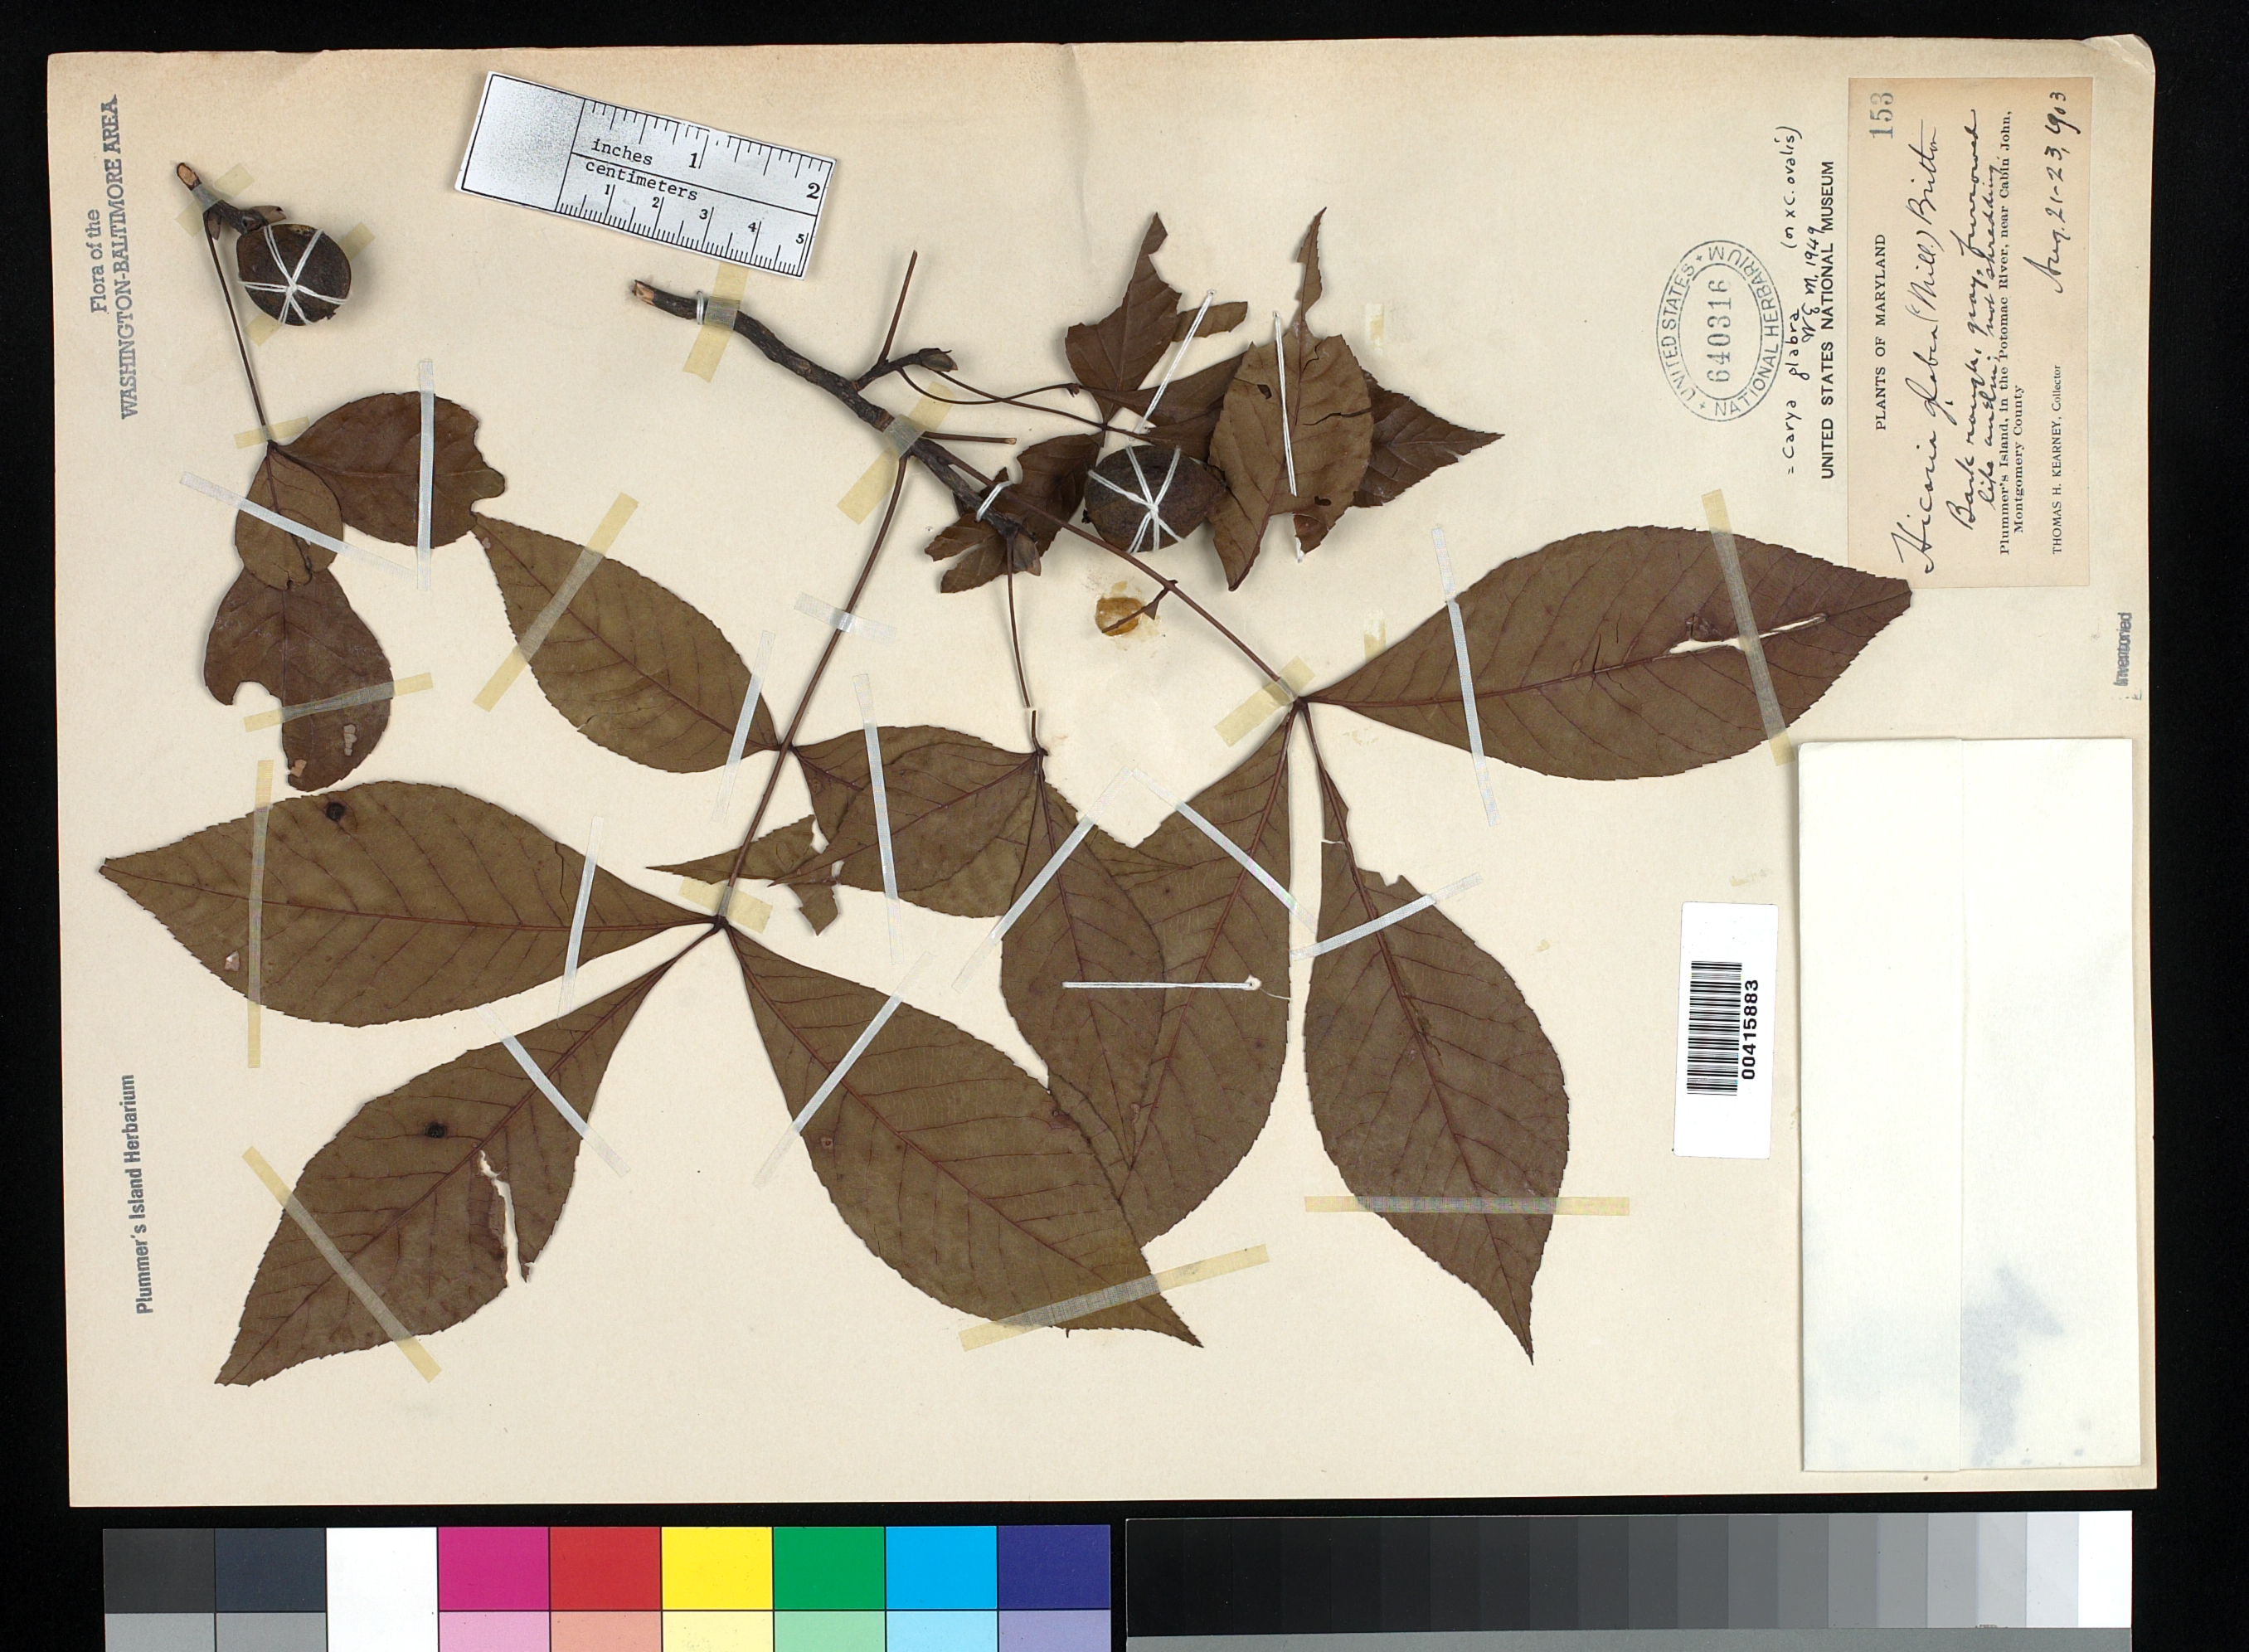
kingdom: Plantae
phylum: Tracheophyta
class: Magnoliopsida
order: Fagales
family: Juglandaceae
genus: Carya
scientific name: Carya glabra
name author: (Mill.) Sweet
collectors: T. H. Kearney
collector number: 153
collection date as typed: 21 Aug 1903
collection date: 1903-08-21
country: United States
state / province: Maryland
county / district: Montgomery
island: Plummers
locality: Plummer's Island C. & O. Canal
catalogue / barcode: US 640316